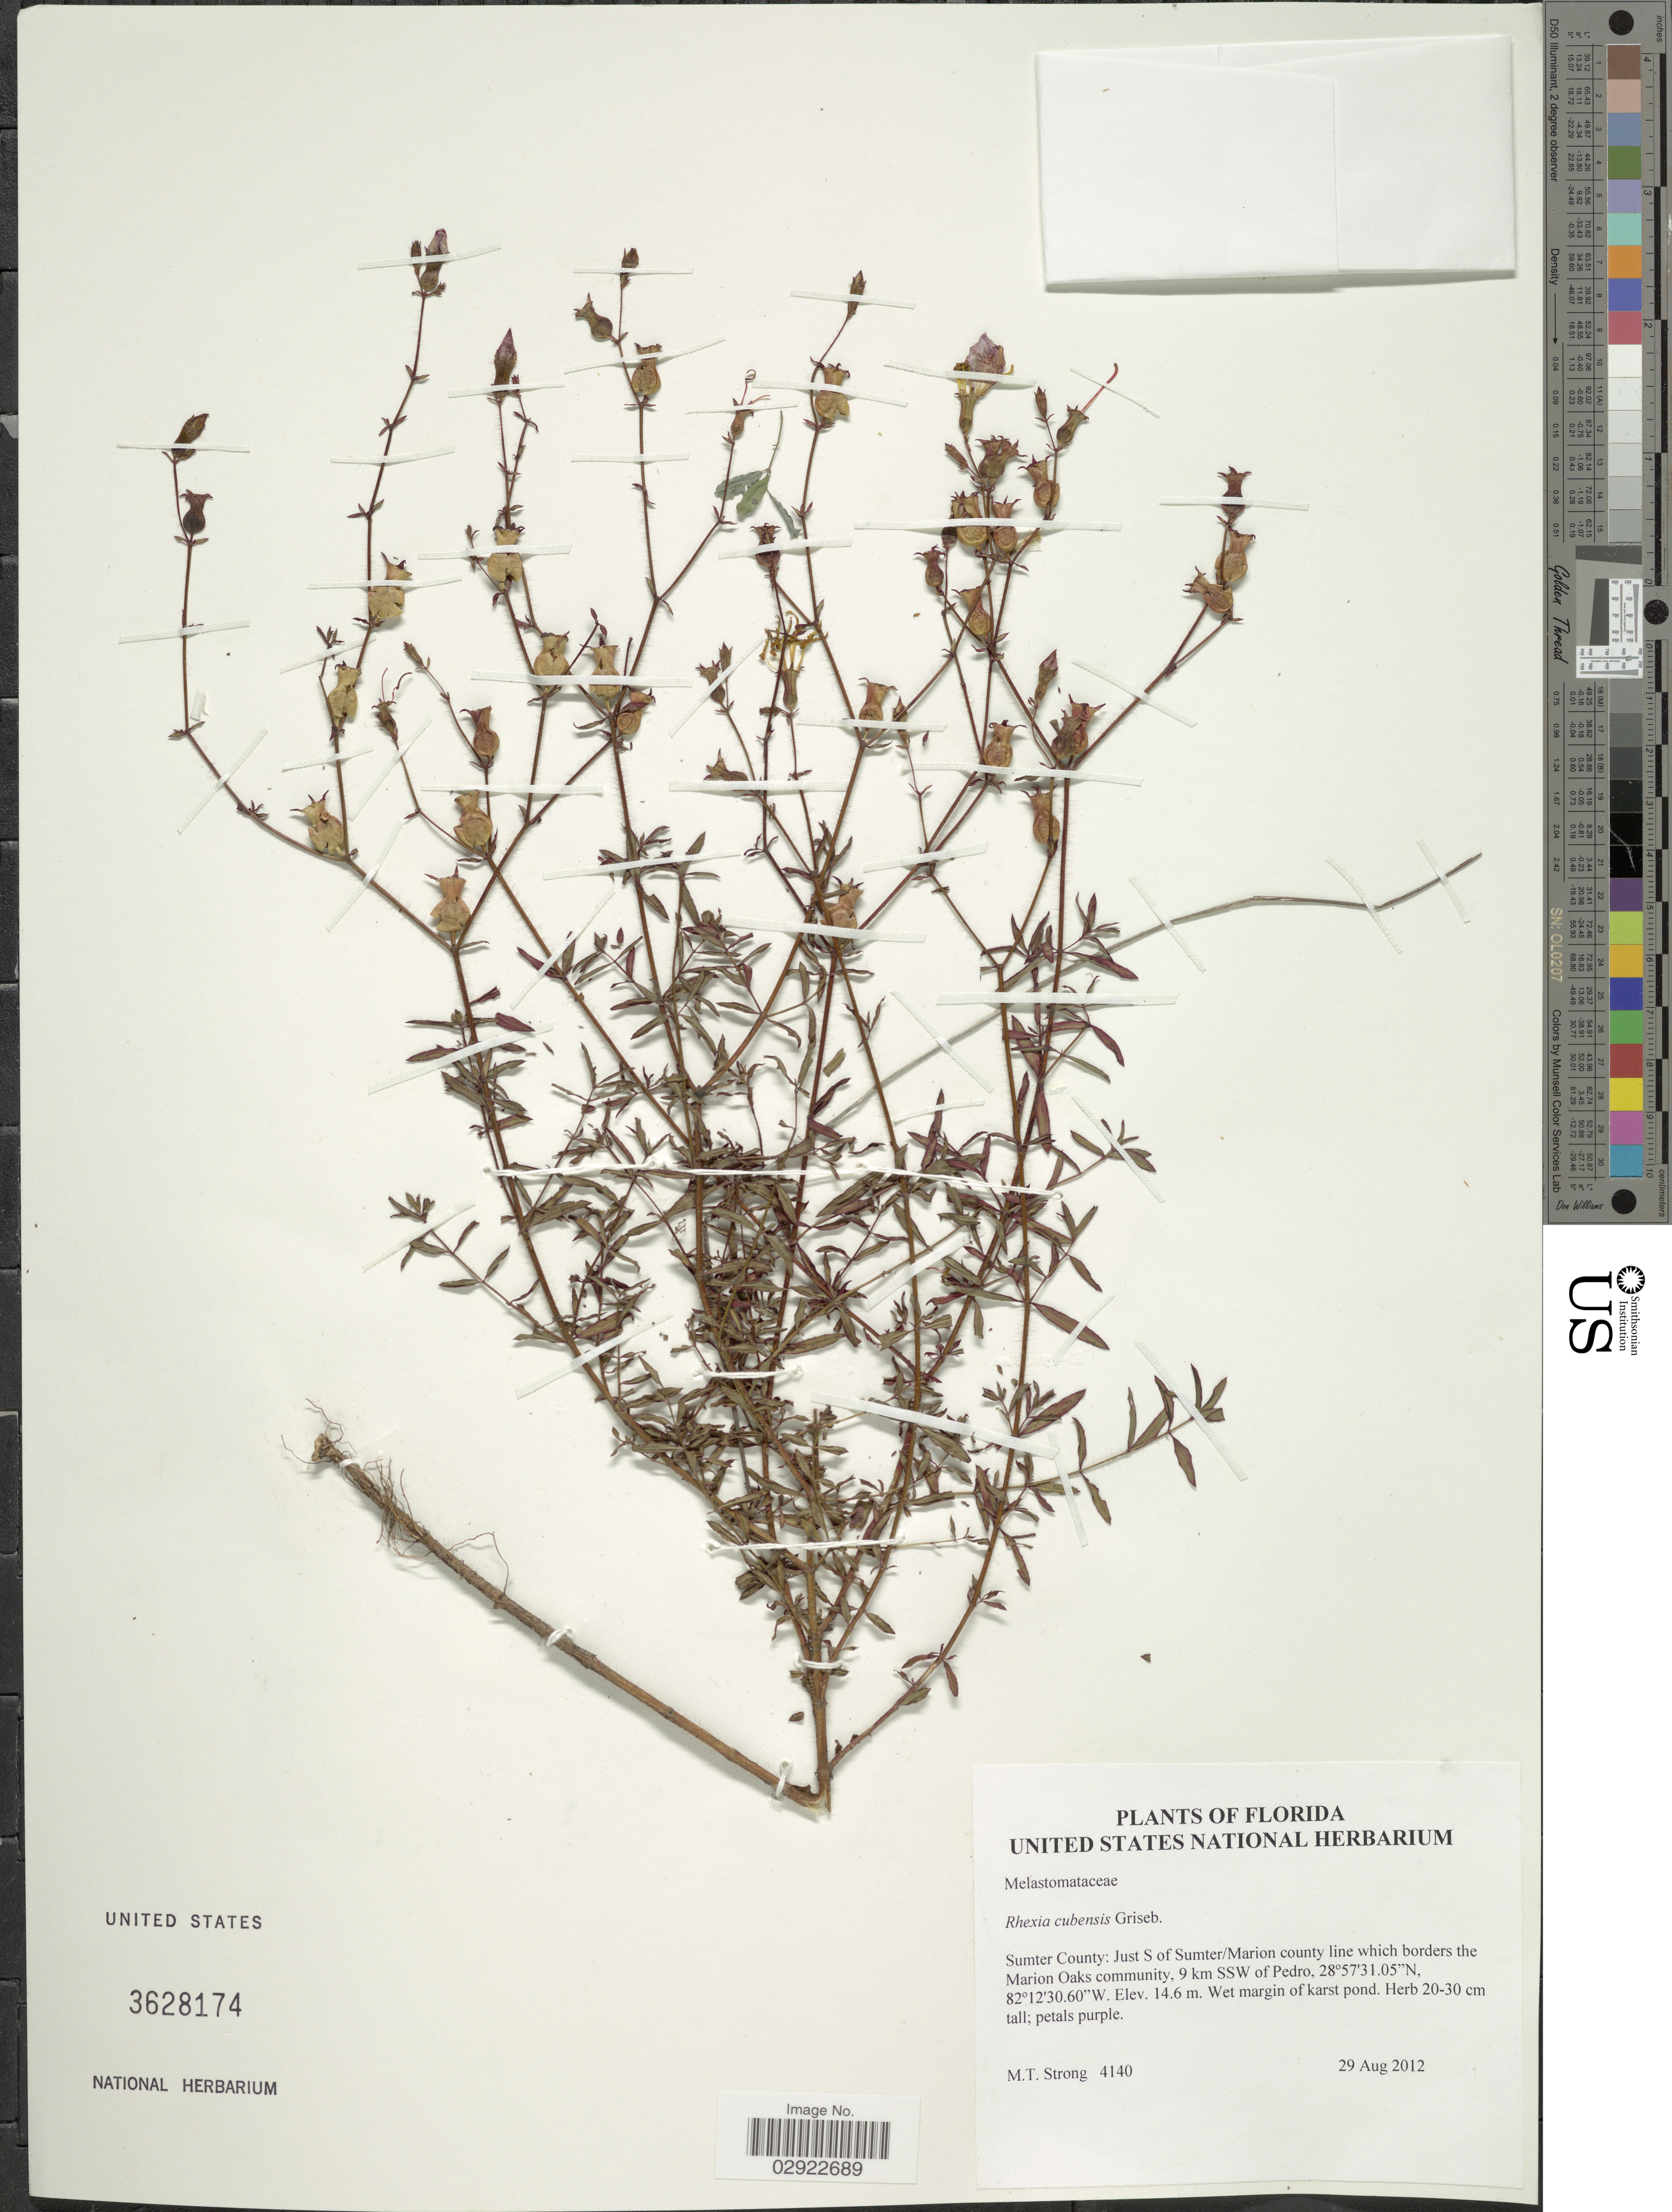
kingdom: Plantae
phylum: Tracheophyta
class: Magnoliopsida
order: Myrtales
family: Melastomataceae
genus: Rhexia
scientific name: Rhexia cubensis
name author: Griseb.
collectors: M. T. Strong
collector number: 4140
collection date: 2012-08-29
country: United States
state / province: Florida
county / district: Sumter County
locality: Just S of Sumter/ Marion county line which borders the Marion Oaks community, 9 km SSW of Pedro.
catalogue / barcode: US 3628174